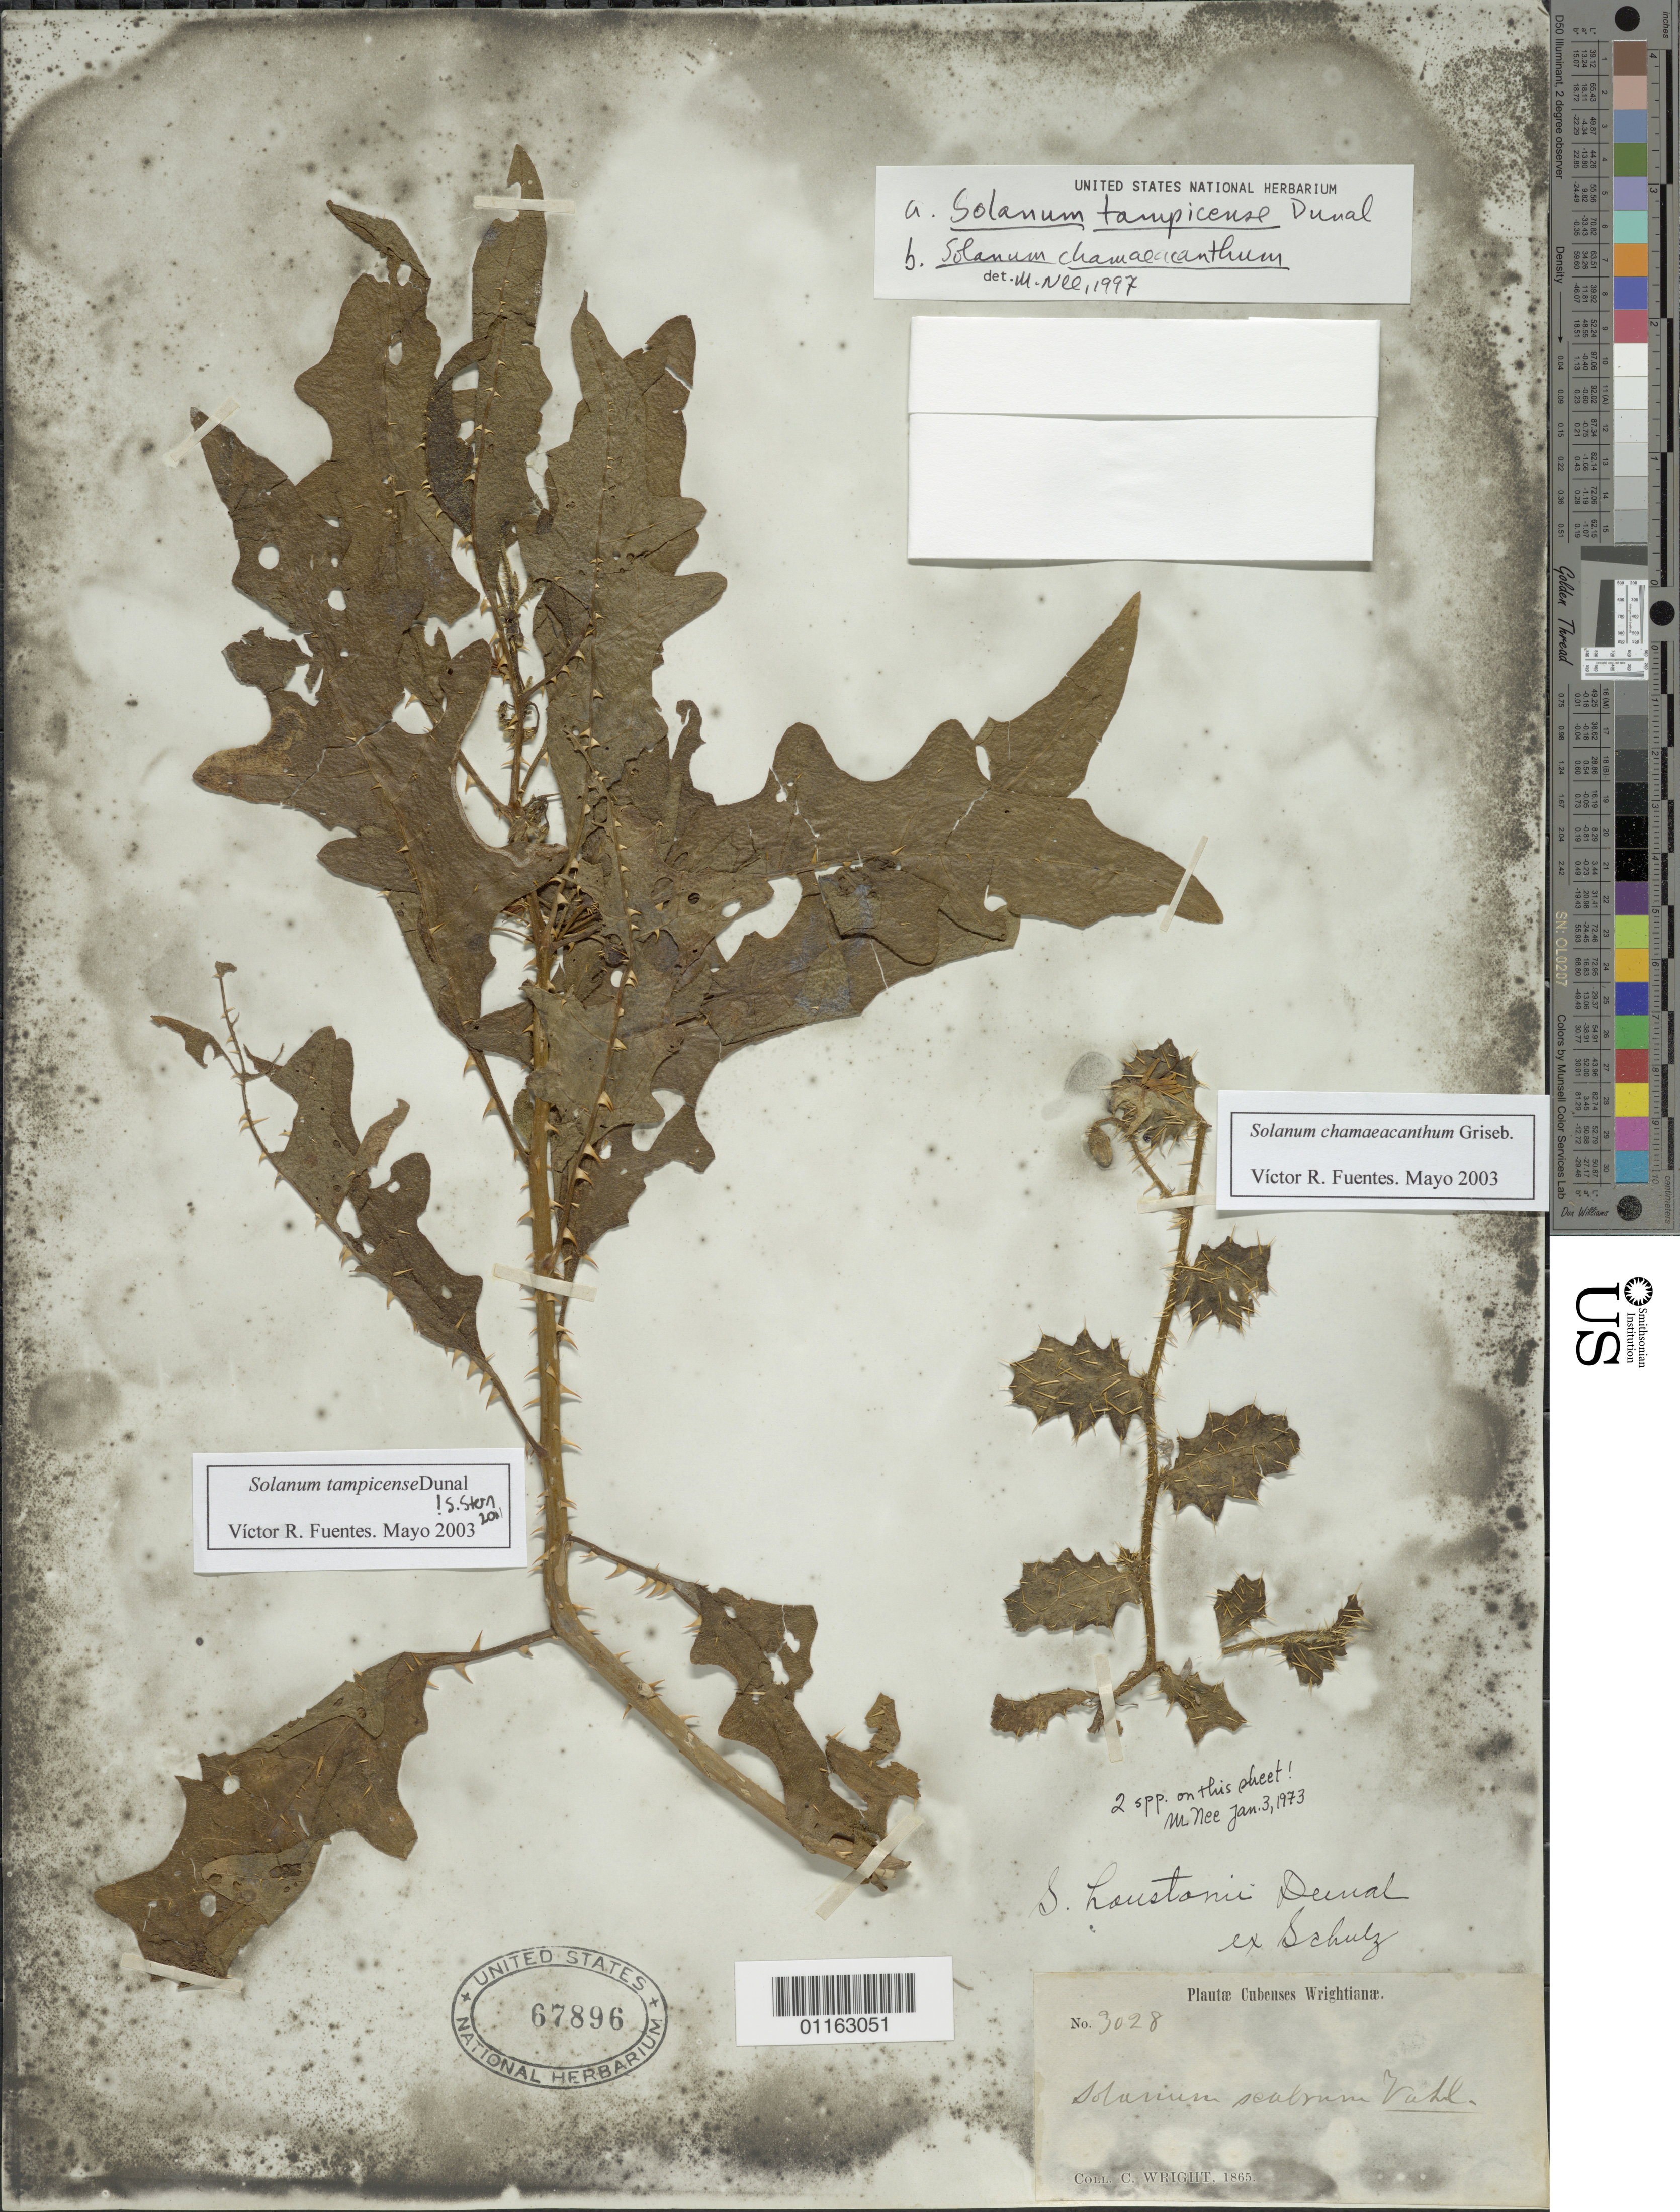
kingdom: Plantae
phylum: Tracheophyta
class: Magnoliopsida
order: Solanales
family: Solanaceae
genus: Solanum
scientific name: Solanum tampicense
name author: Dunal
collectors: C. Wright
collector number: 3028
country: Cuba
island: Cuba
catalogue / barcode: US 67896